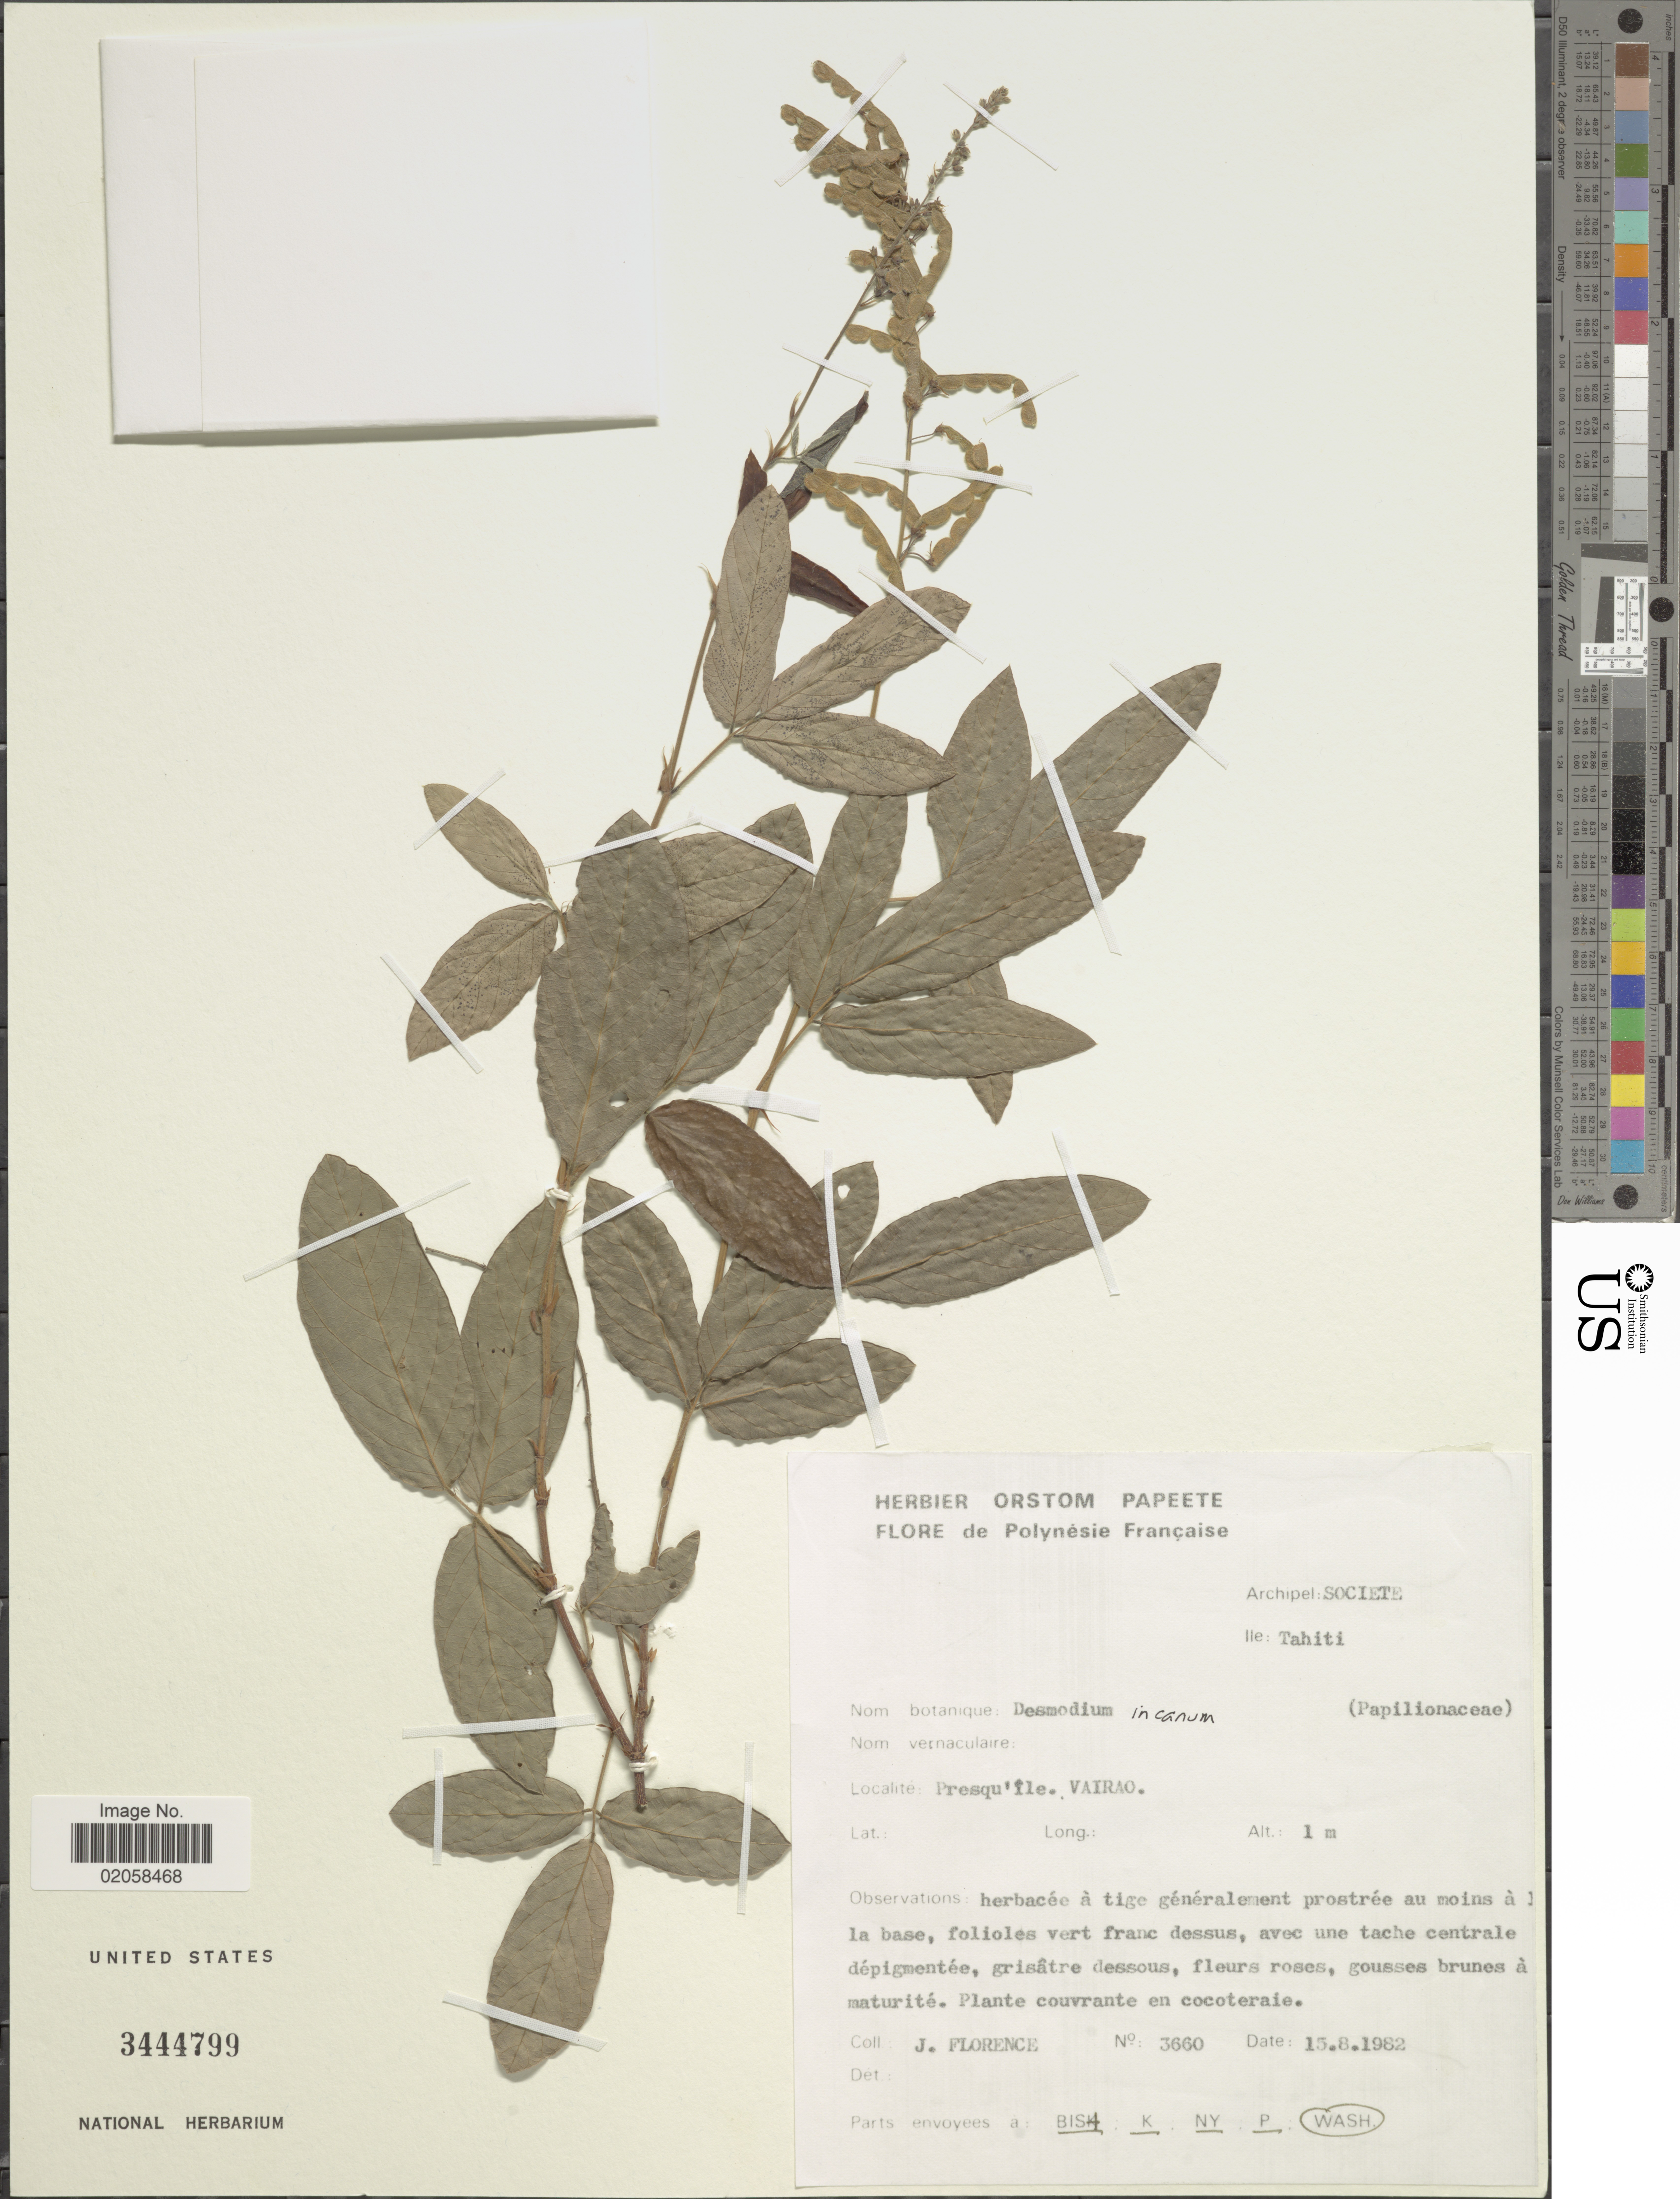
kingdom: Plantae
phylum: Tracheophyta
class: Magnoliopsida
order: Fabales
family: Fabaceae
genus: Desmodium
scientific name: Desmodium incanum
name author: (Sw.) DC.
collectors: J. Florence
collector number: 3660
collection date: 1982-08-15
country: French Polynesia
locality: Archipel: Societe, Ile: Tahiti, Presqu'ile, Vairo.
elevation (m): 1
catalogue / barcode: US 3444799